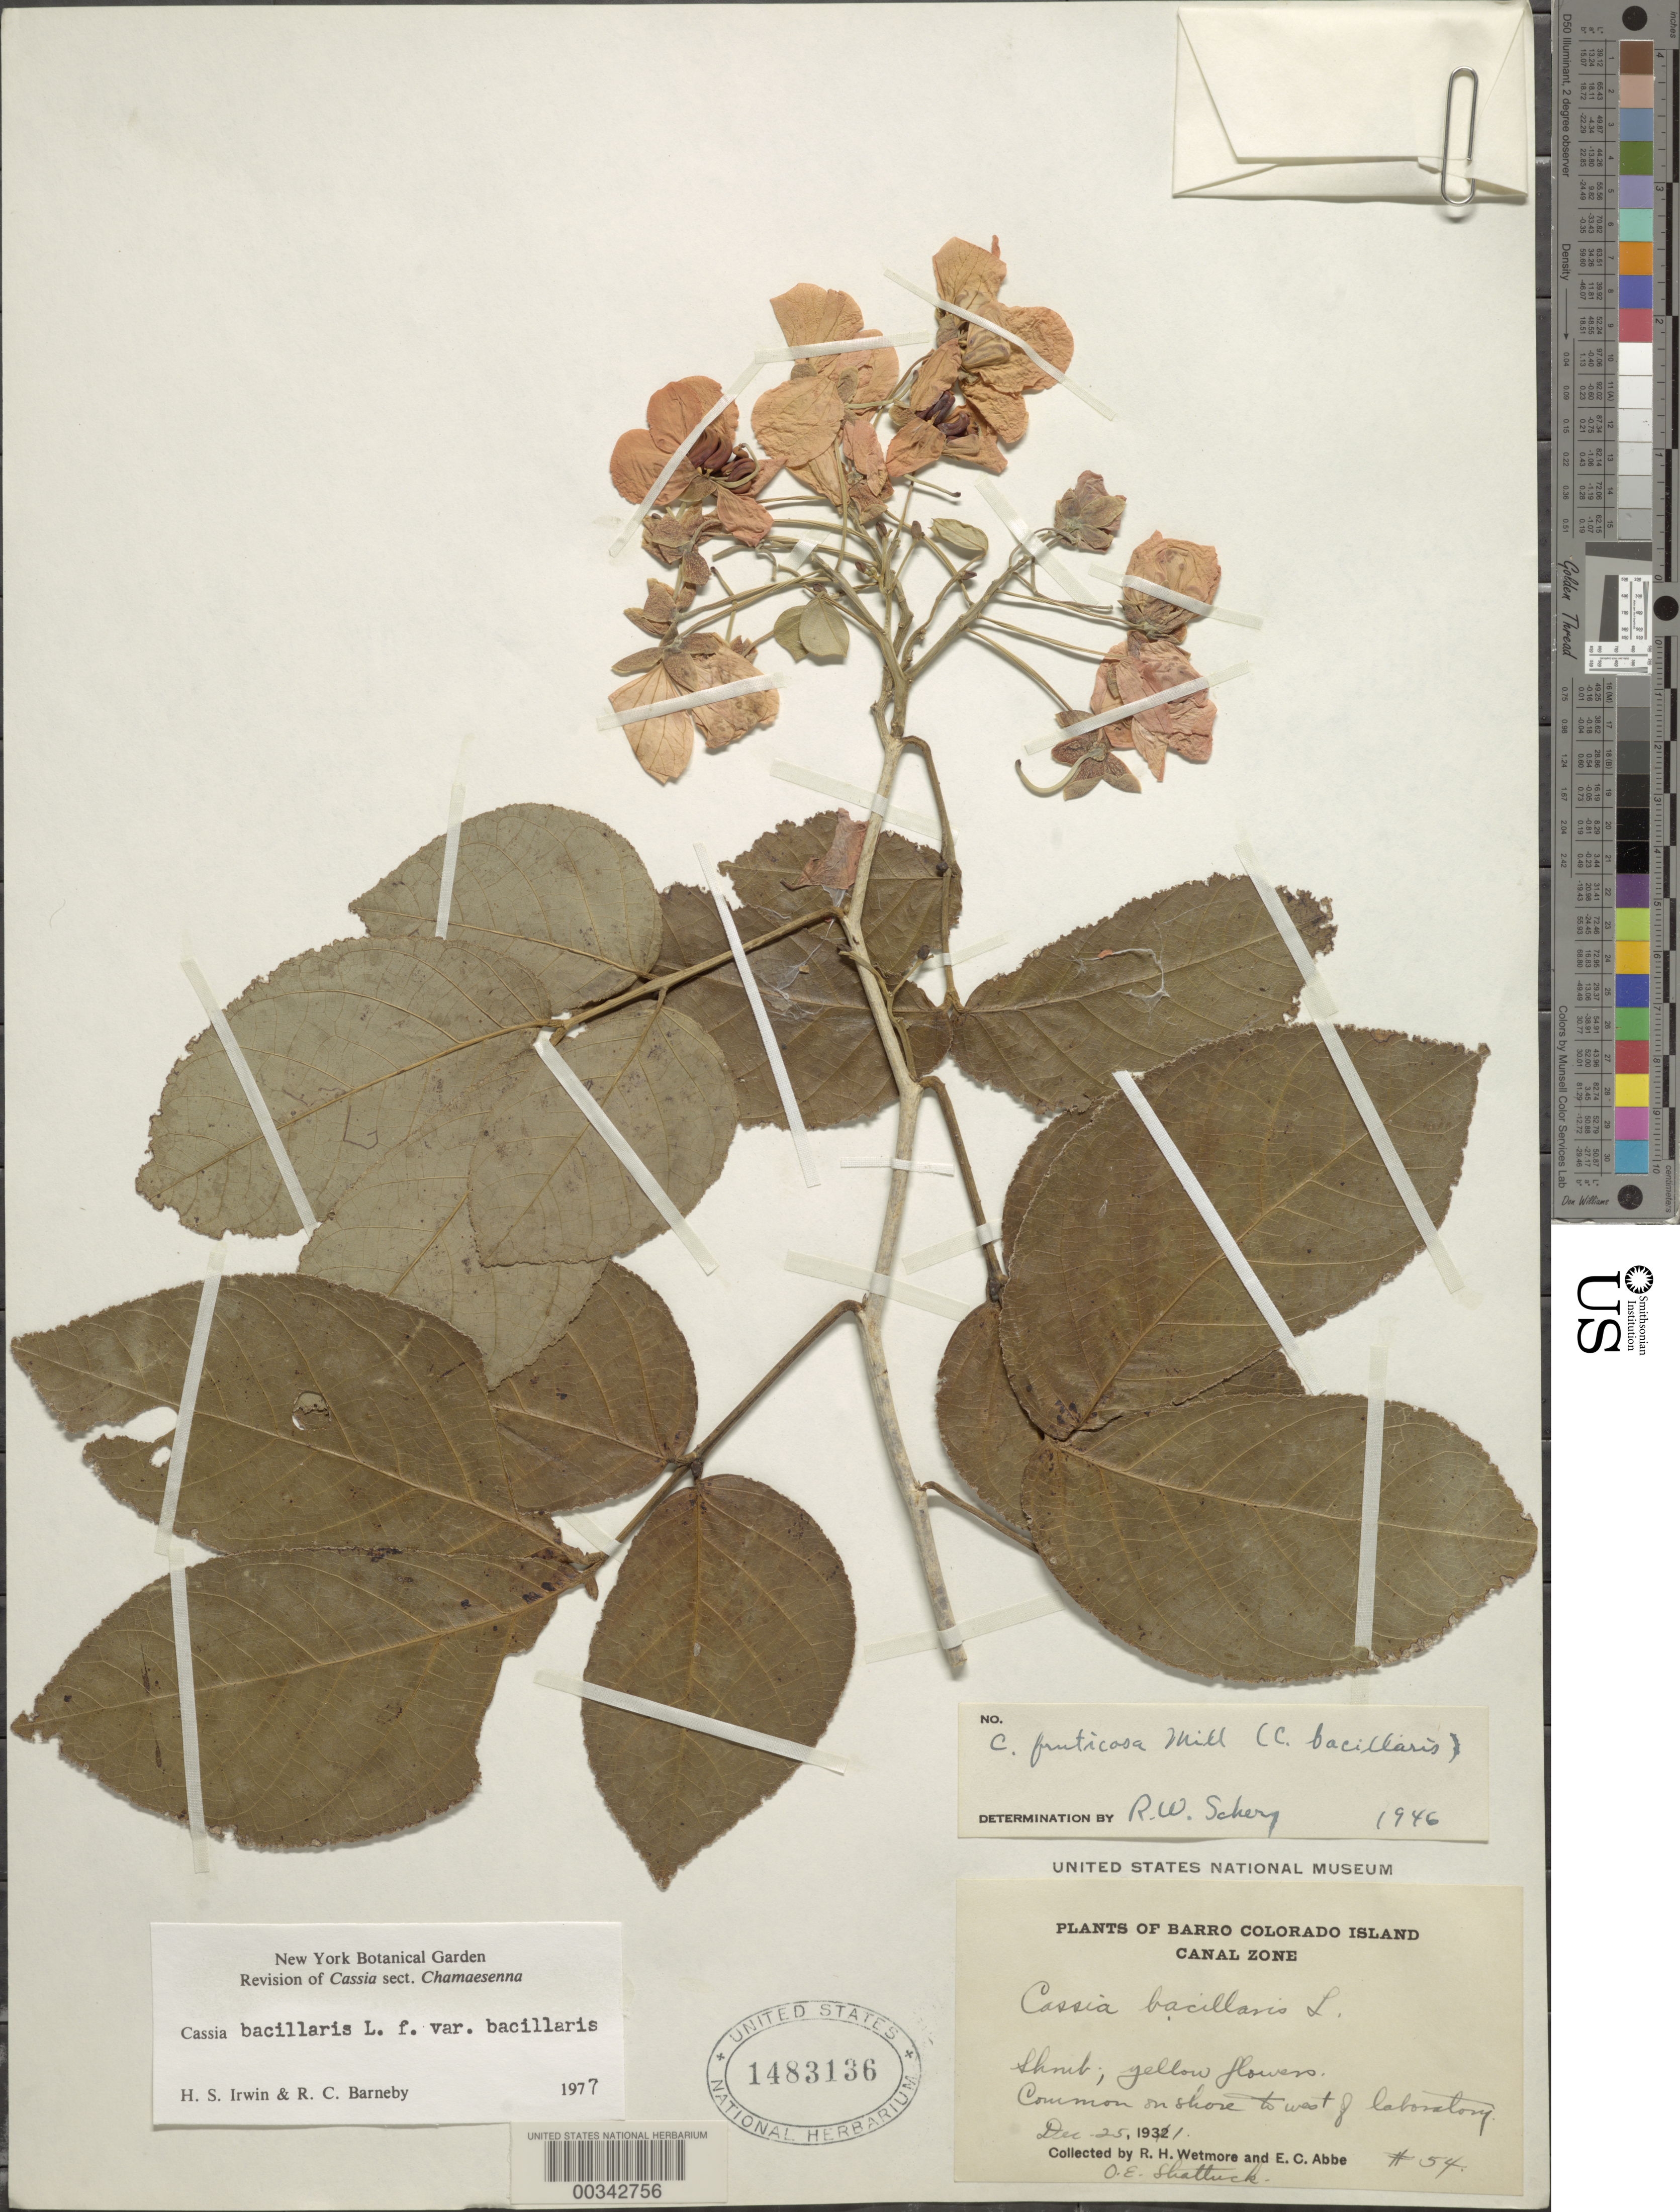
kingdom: Plantae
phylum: Tracheophyta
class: Magnoliopsida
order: Fabales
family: Fabaceae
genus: Senna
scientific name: Senna bacillaris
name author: (L. f.) H.S. Irwin & Barneby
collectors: R. Wetmore & E. C. Abbe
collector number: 54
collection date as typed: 25 Dec 1931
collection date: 1931-12-25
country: Panama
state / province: Panamá Oeste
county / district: Canal Zone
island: Barro Colorado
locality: W of Laboratory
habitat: On shore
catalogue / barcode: US 1483136